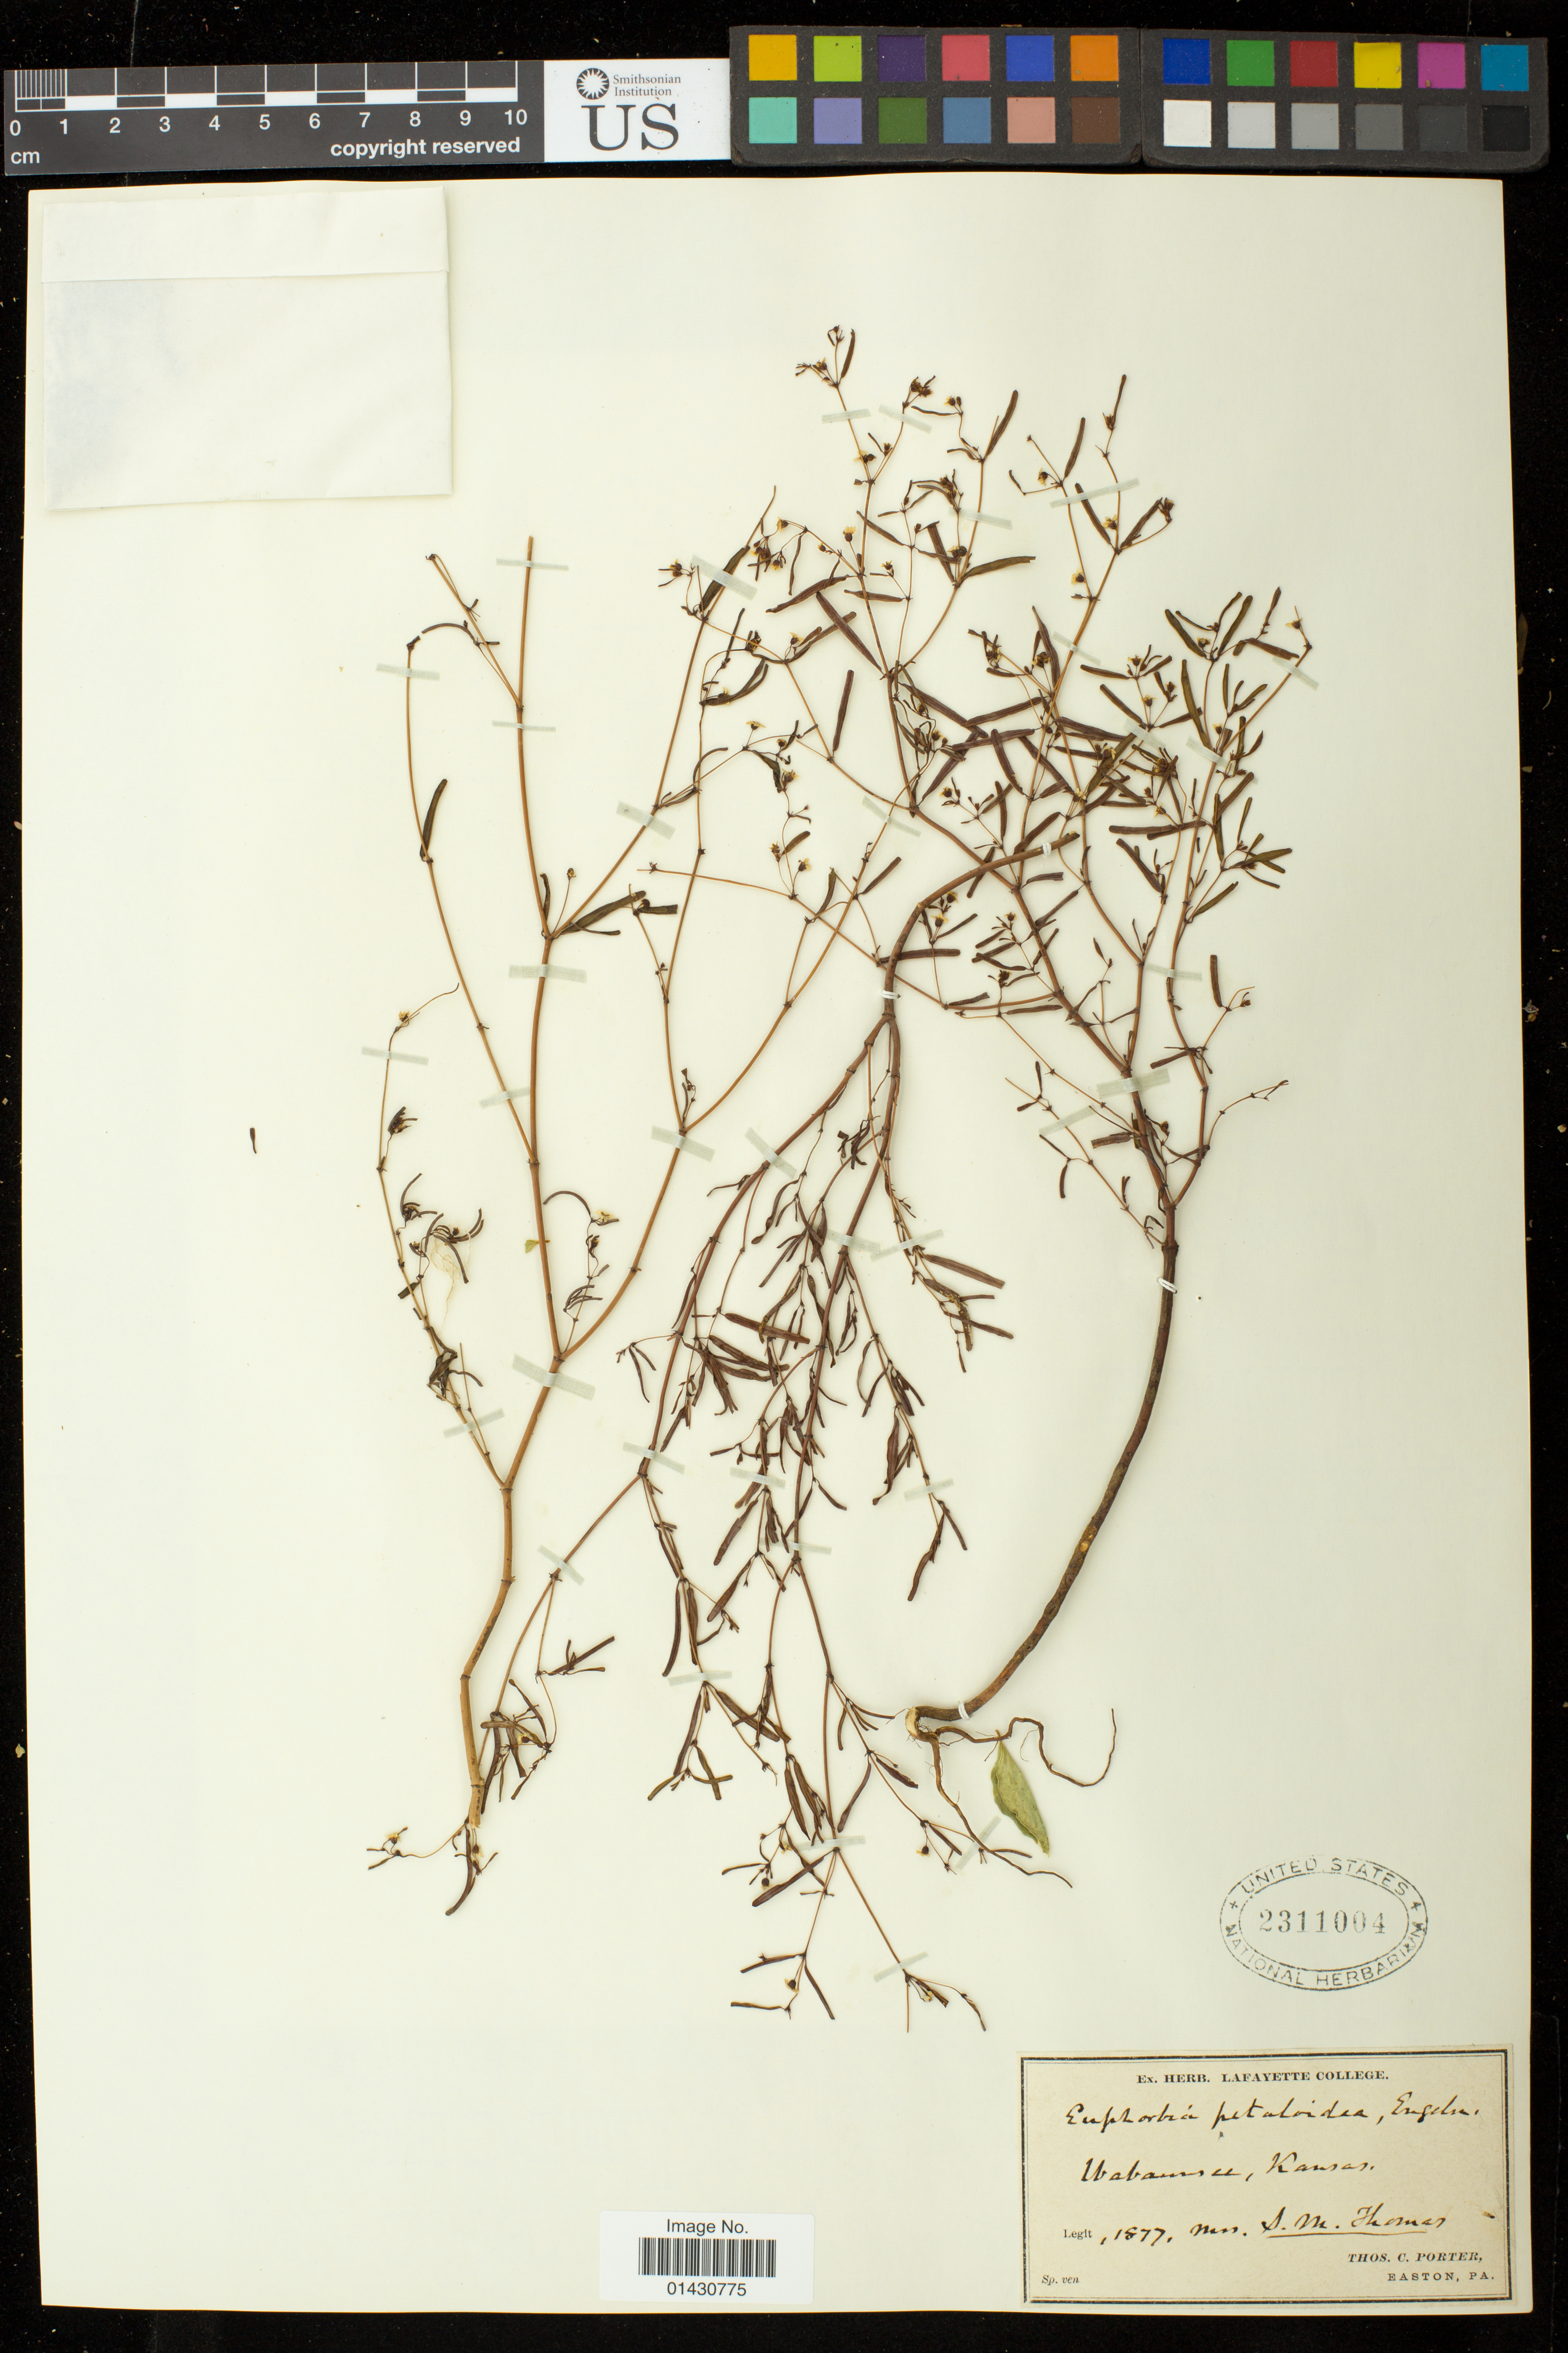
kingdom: Plantae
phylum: Tracheophyta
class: Magnoliopsida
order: Malpighiales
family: Euphorbiaceae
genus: Euphorbia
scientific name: Euphorbia missurica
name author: Raf.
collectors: S. M. Thomas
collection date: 1877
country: United States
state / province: Kansas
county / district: Wabaunsee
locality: Wabaunsee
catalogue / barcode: US 2311004